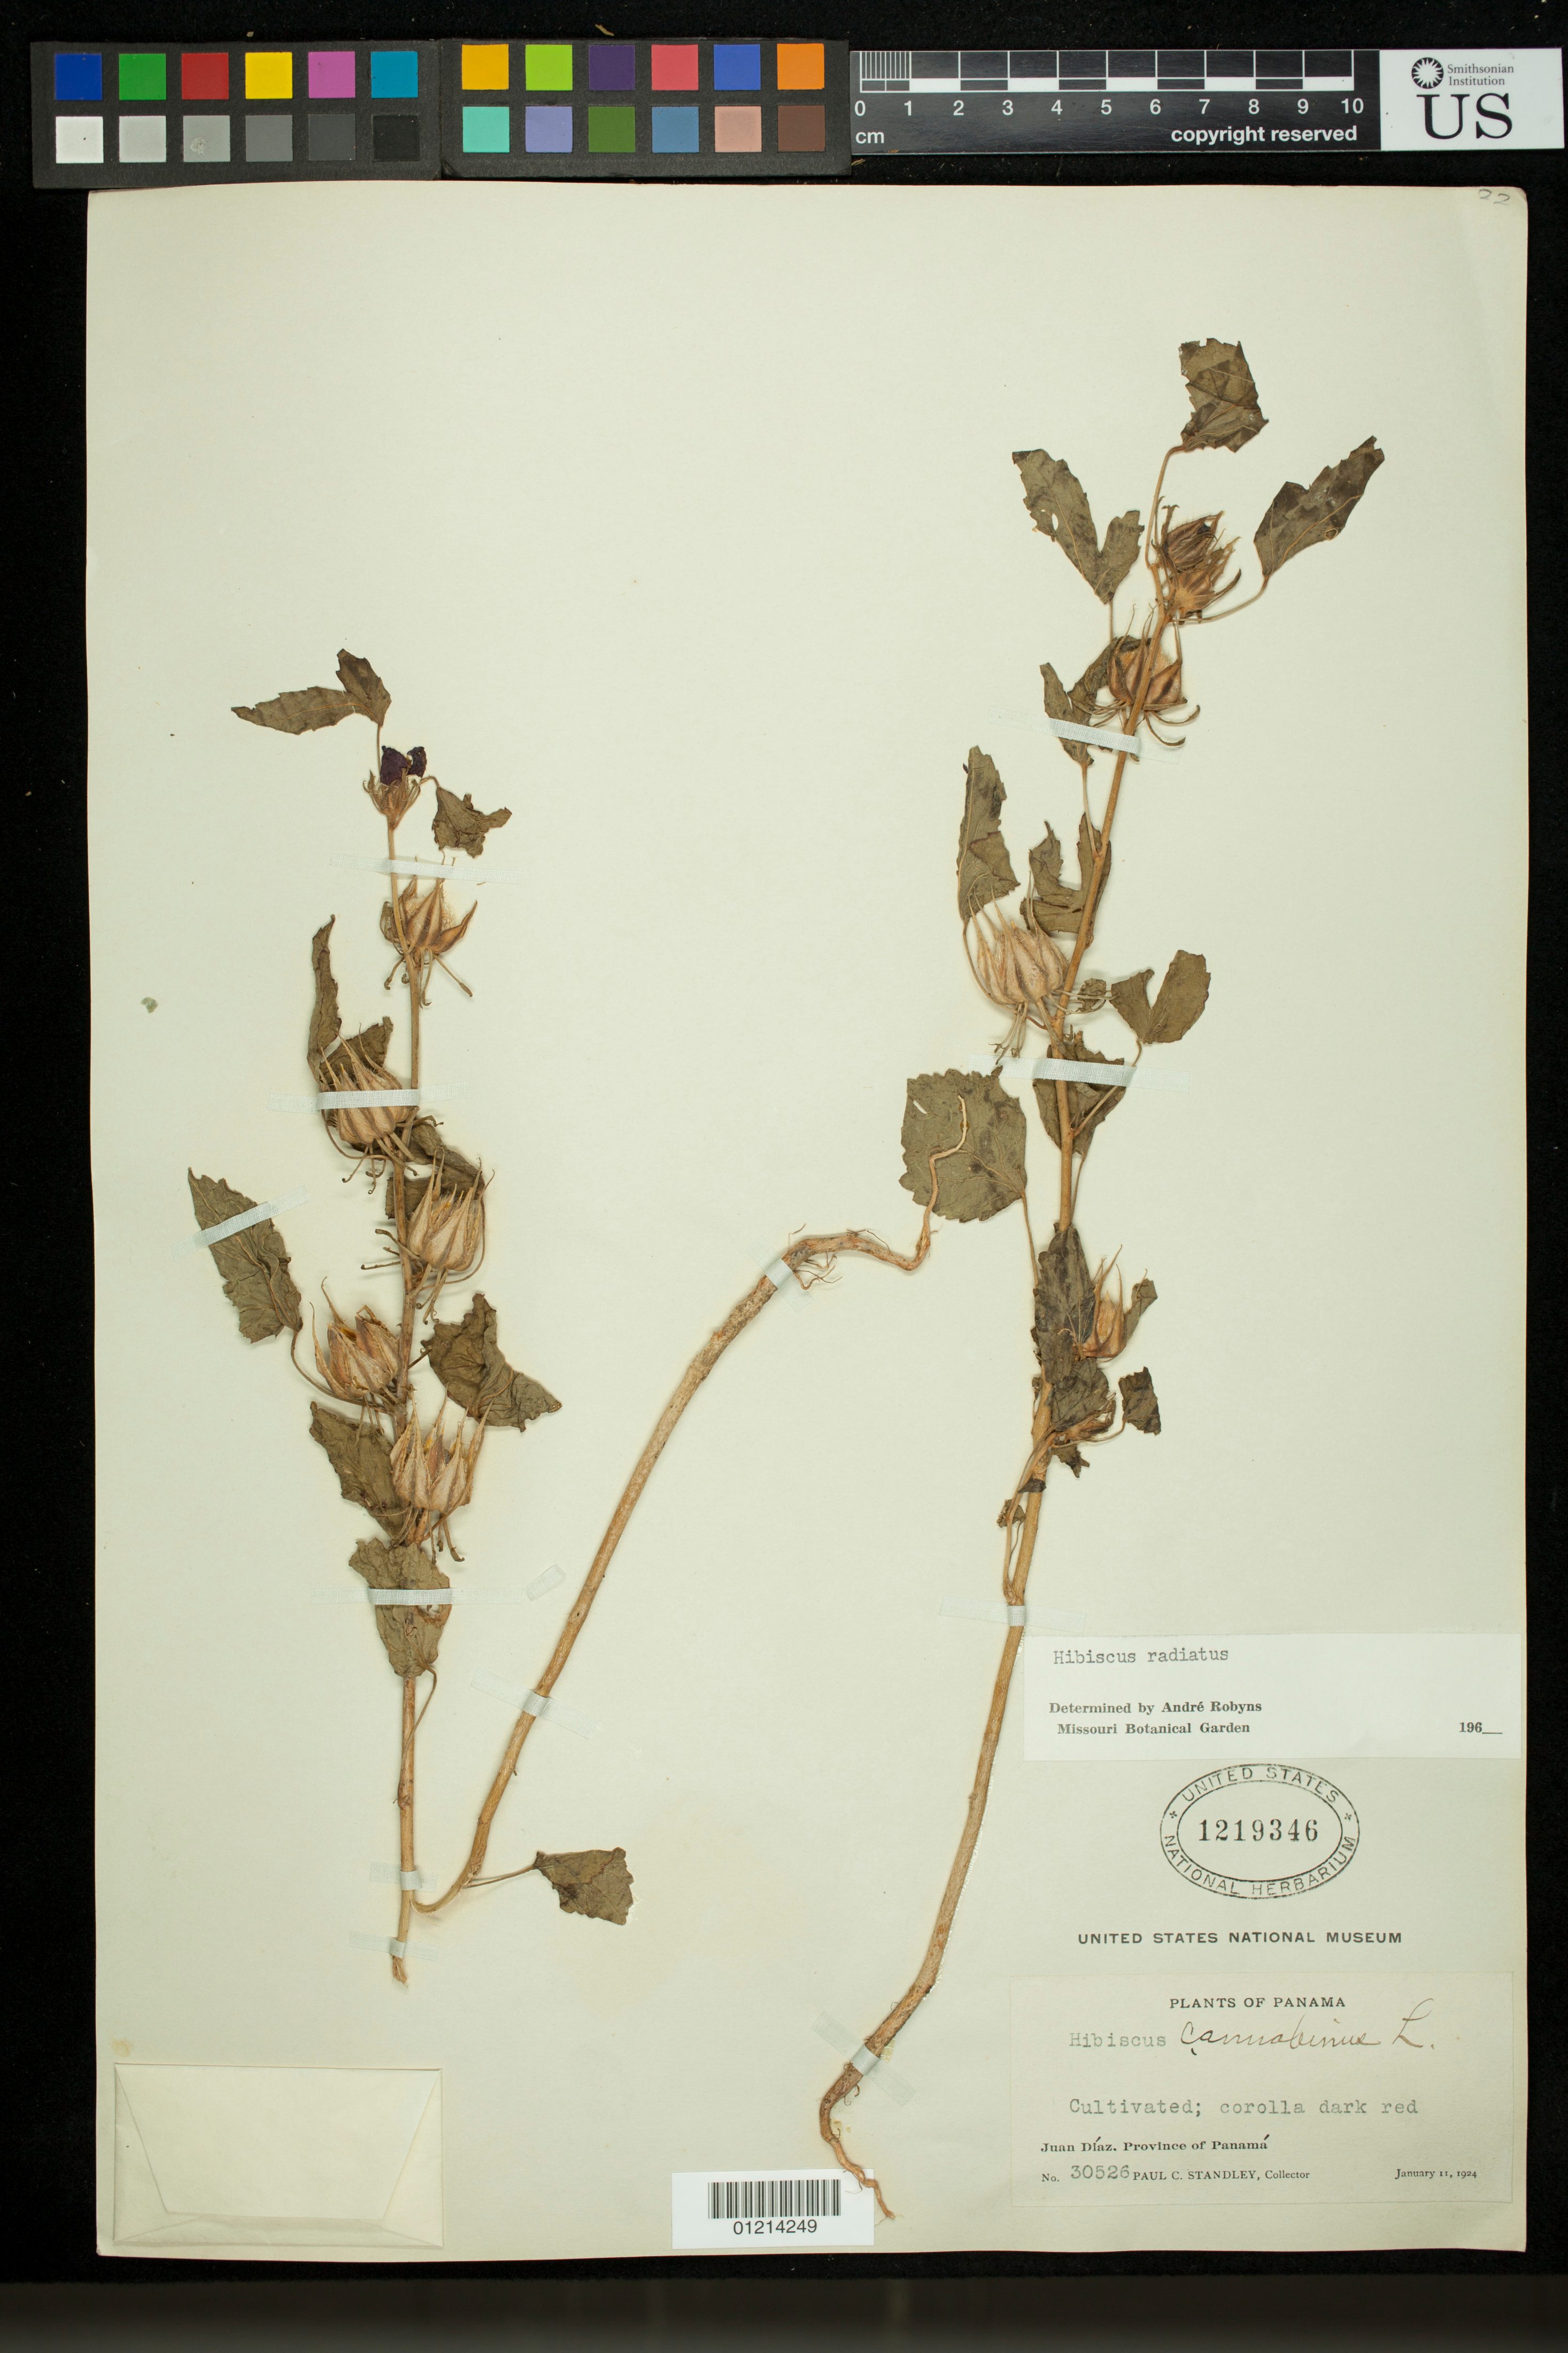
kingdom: Plantae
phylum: Tracheophyta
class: Magnoliopsida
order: Malvales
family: Malvaceae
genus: Sabdariffa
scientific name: Sabdariffa radiata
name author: (Cav.) R.L. Barrett & M.M. Hanes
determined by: Dorr, Laurence J., Curator (BOT), Smithsonian Institution - National Museum of Natural History (UNITED STATES)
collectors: P. C. Standley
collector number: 30526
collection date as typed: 1/11/1924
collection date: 1924-01-11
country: Panama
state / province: Panamá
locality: Juan Diaz. Province of Panamá. Cultivated.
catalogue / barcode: US 1219346